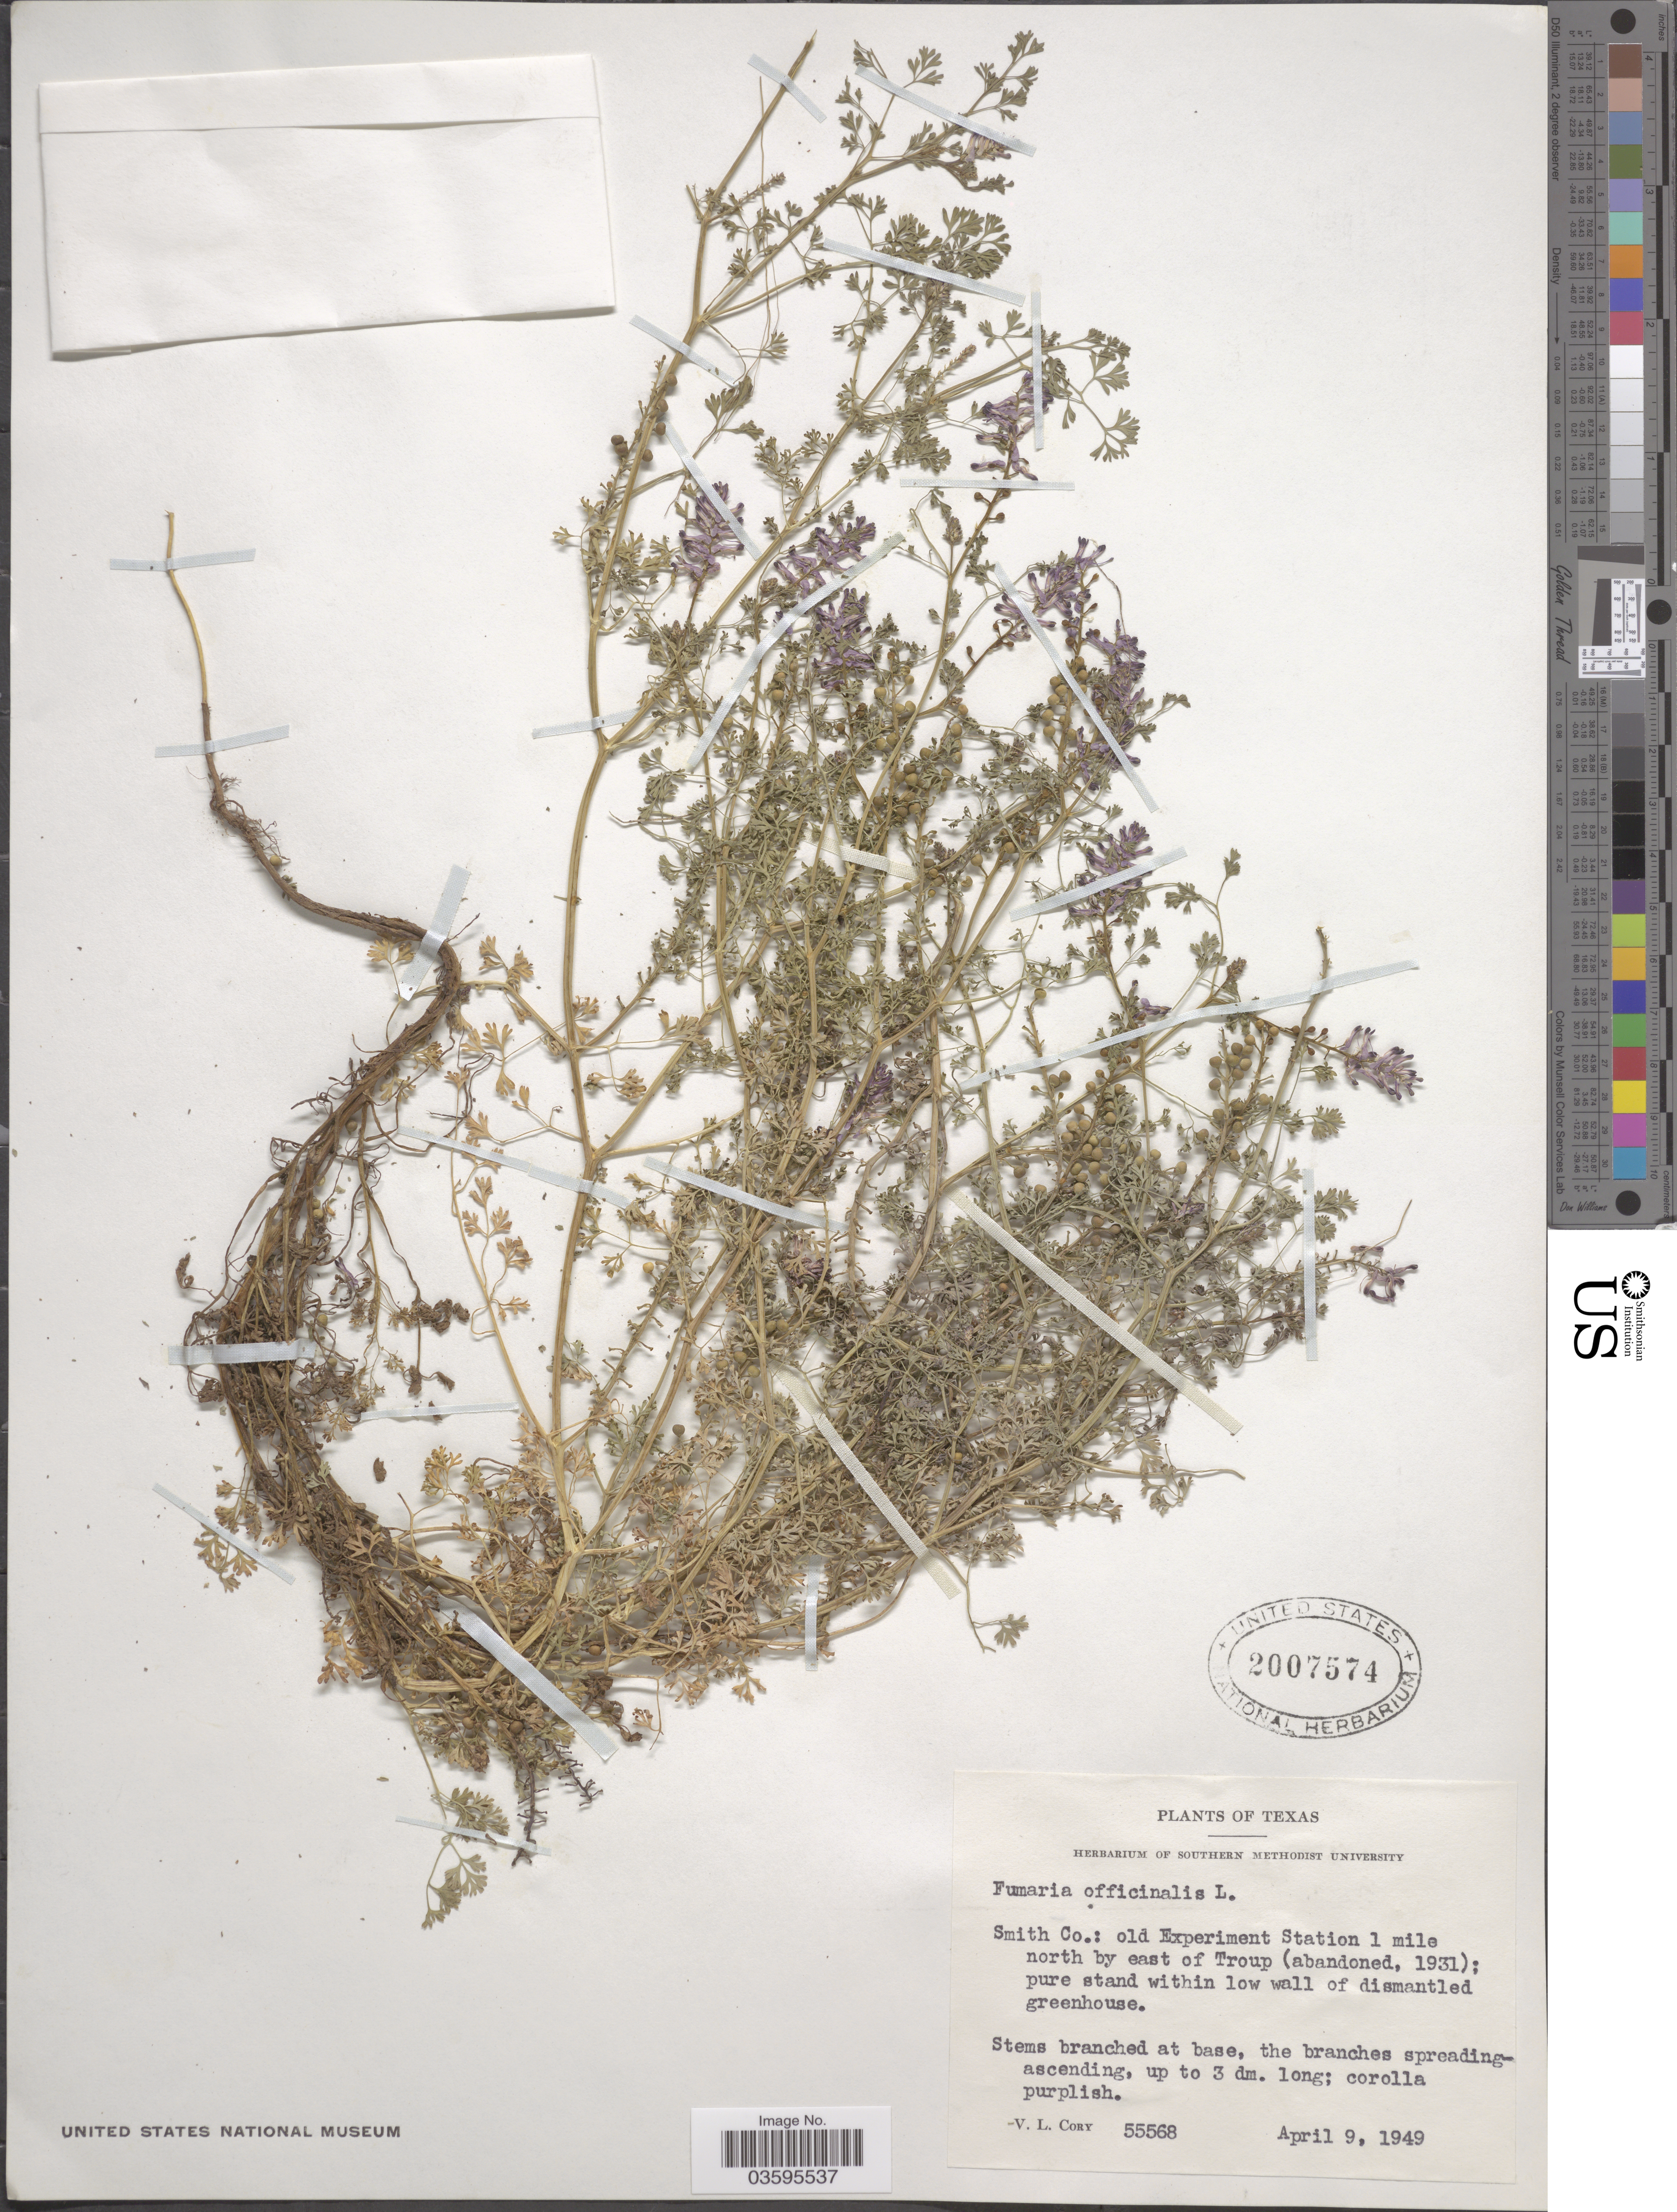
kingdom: Plantae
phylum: Tracheophyta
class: Magnoliopsida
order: Ranunculales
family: Papaveraceae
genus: Fumaria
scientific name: Fumaria officinalis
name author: L.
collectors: V. Cory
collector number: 55568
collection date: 1949-04-09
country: United States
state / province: Texas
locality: Smith Co.: old Experiment Station 1 mile north by east of Troup.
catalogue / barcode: US 2007574